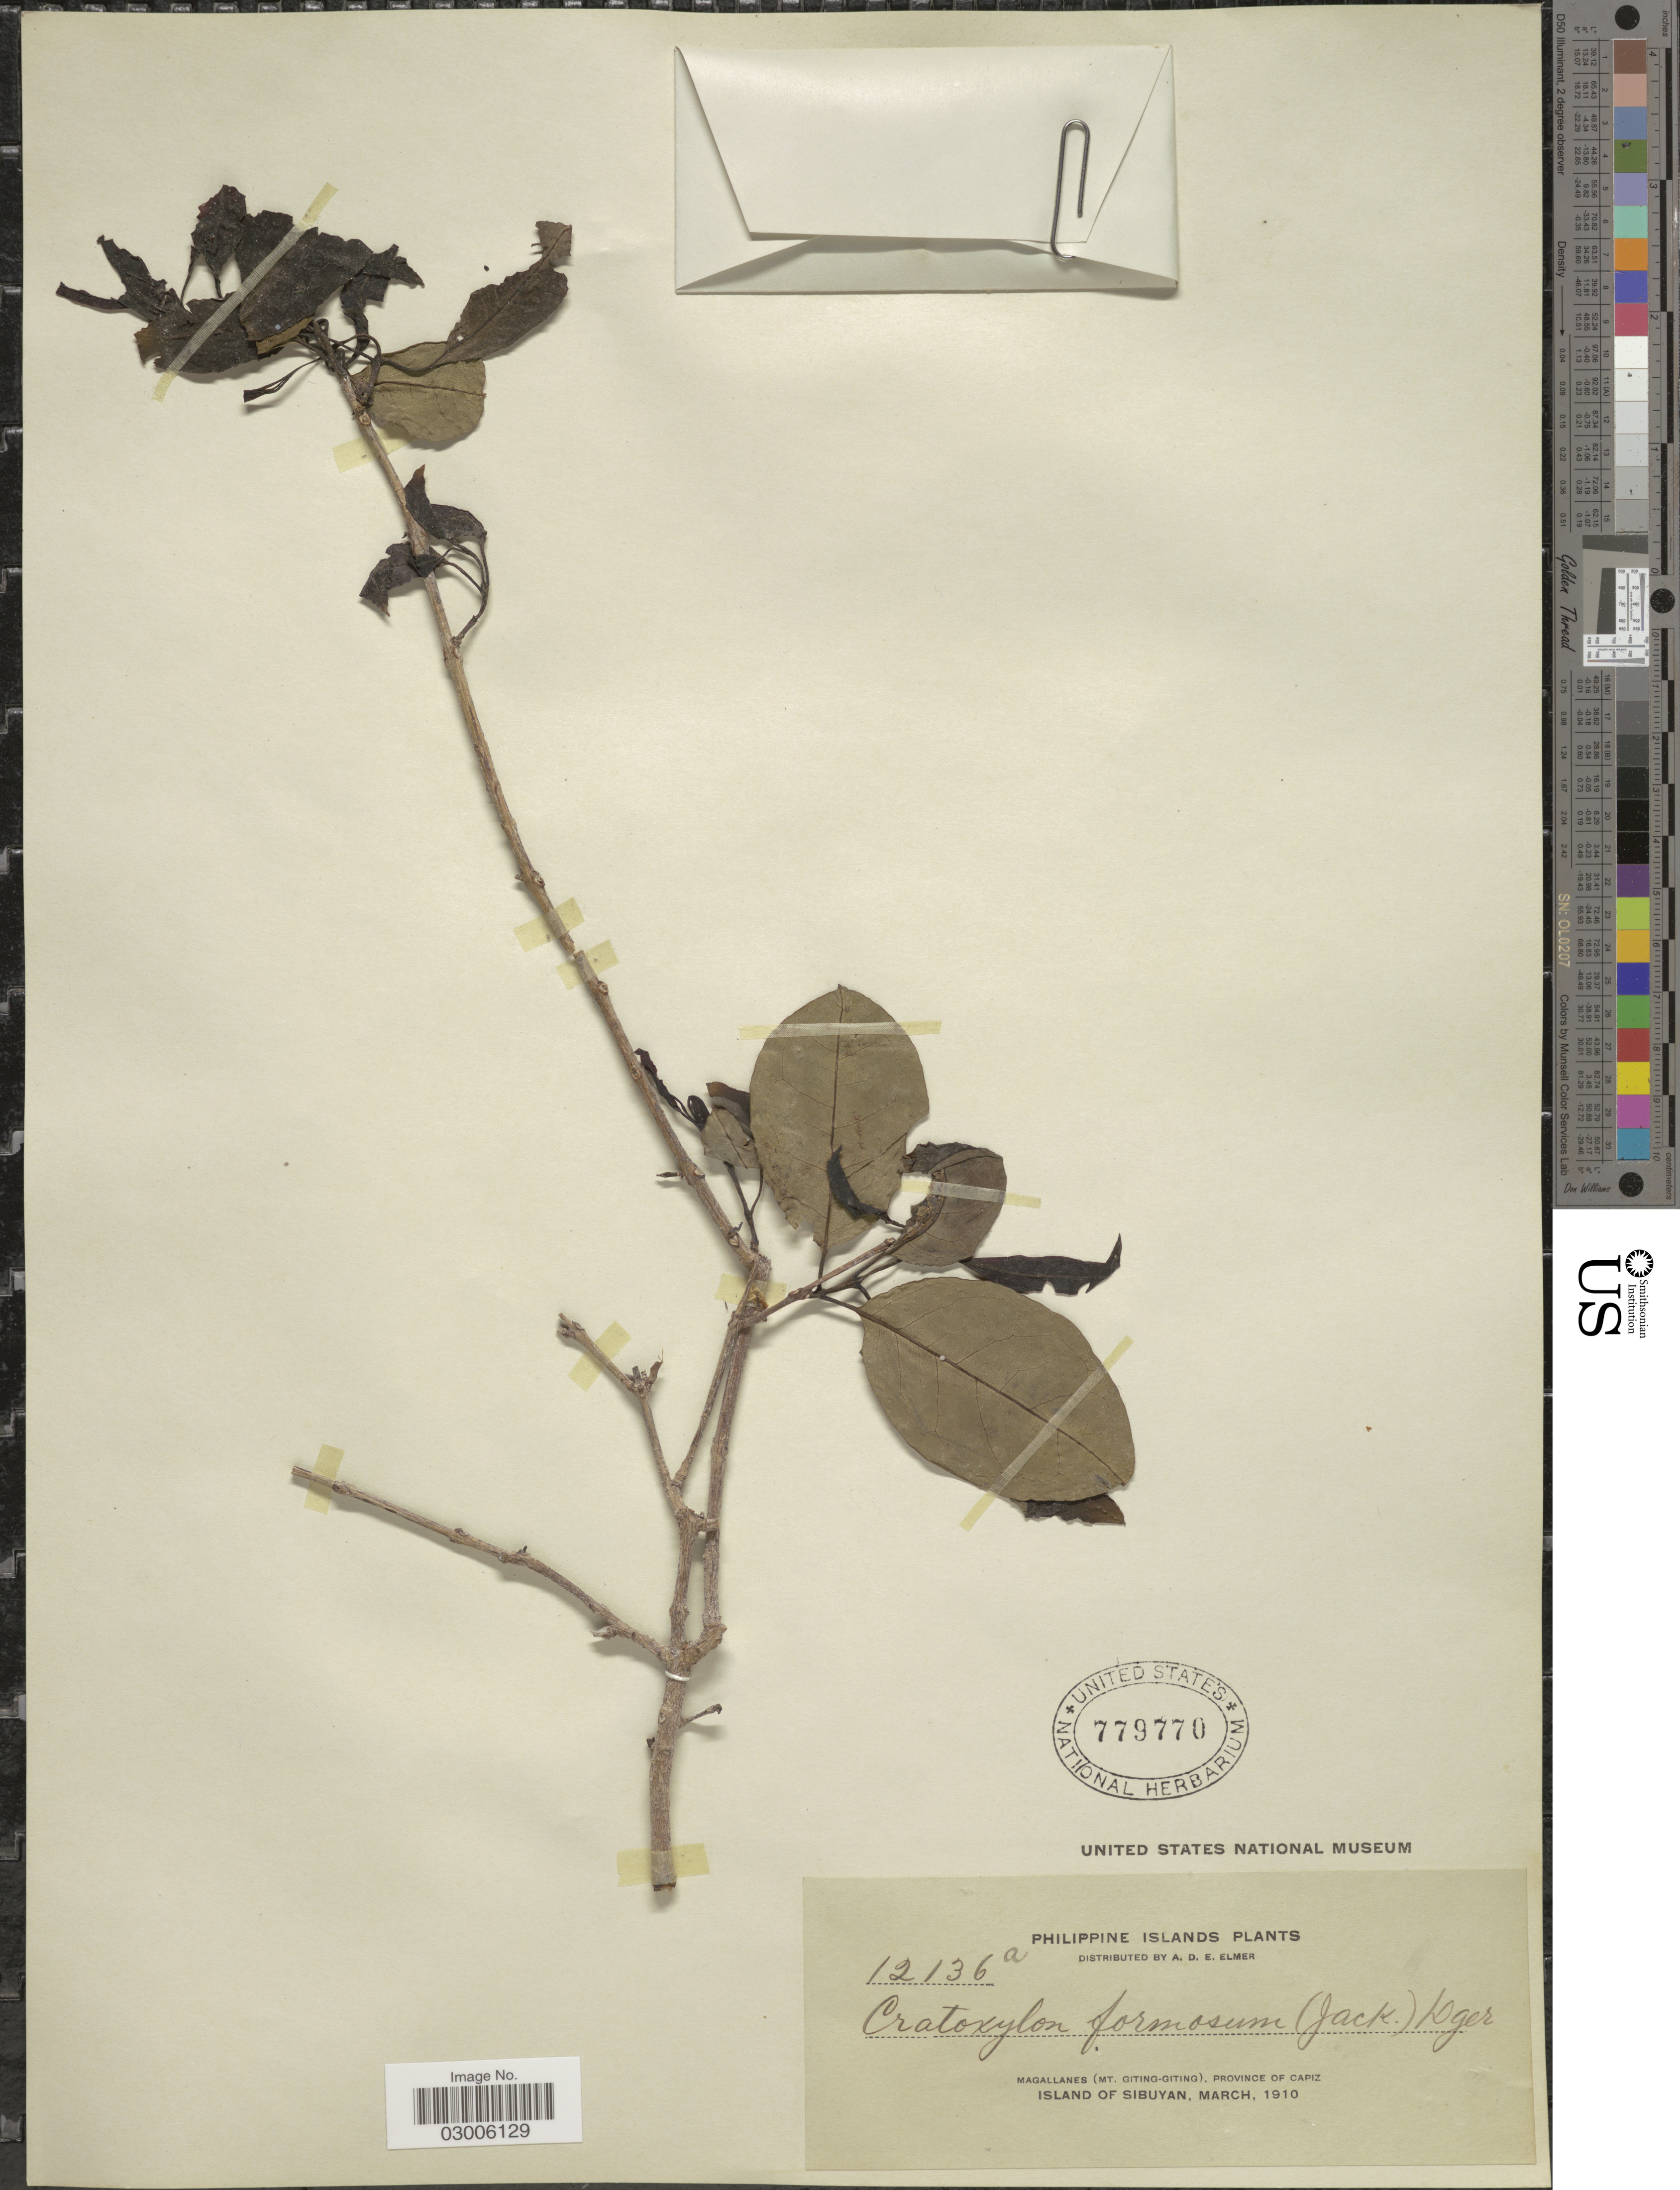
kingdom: Plantae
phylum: Tracheophyta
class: Magnoliopsida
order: Malpighiales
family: Hypericaceae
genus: Cratoxylum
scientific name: Cratoxylum cochinchinense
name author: (Lour.) Blume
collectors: A. D. E. Elmer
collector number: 12136a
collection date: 1910-03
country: Philippines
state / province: Western Visayas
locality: Magallanes (Mt. Giting-Giting), Province of Capiz. Island of Sibuyan.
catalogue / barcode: US 779770